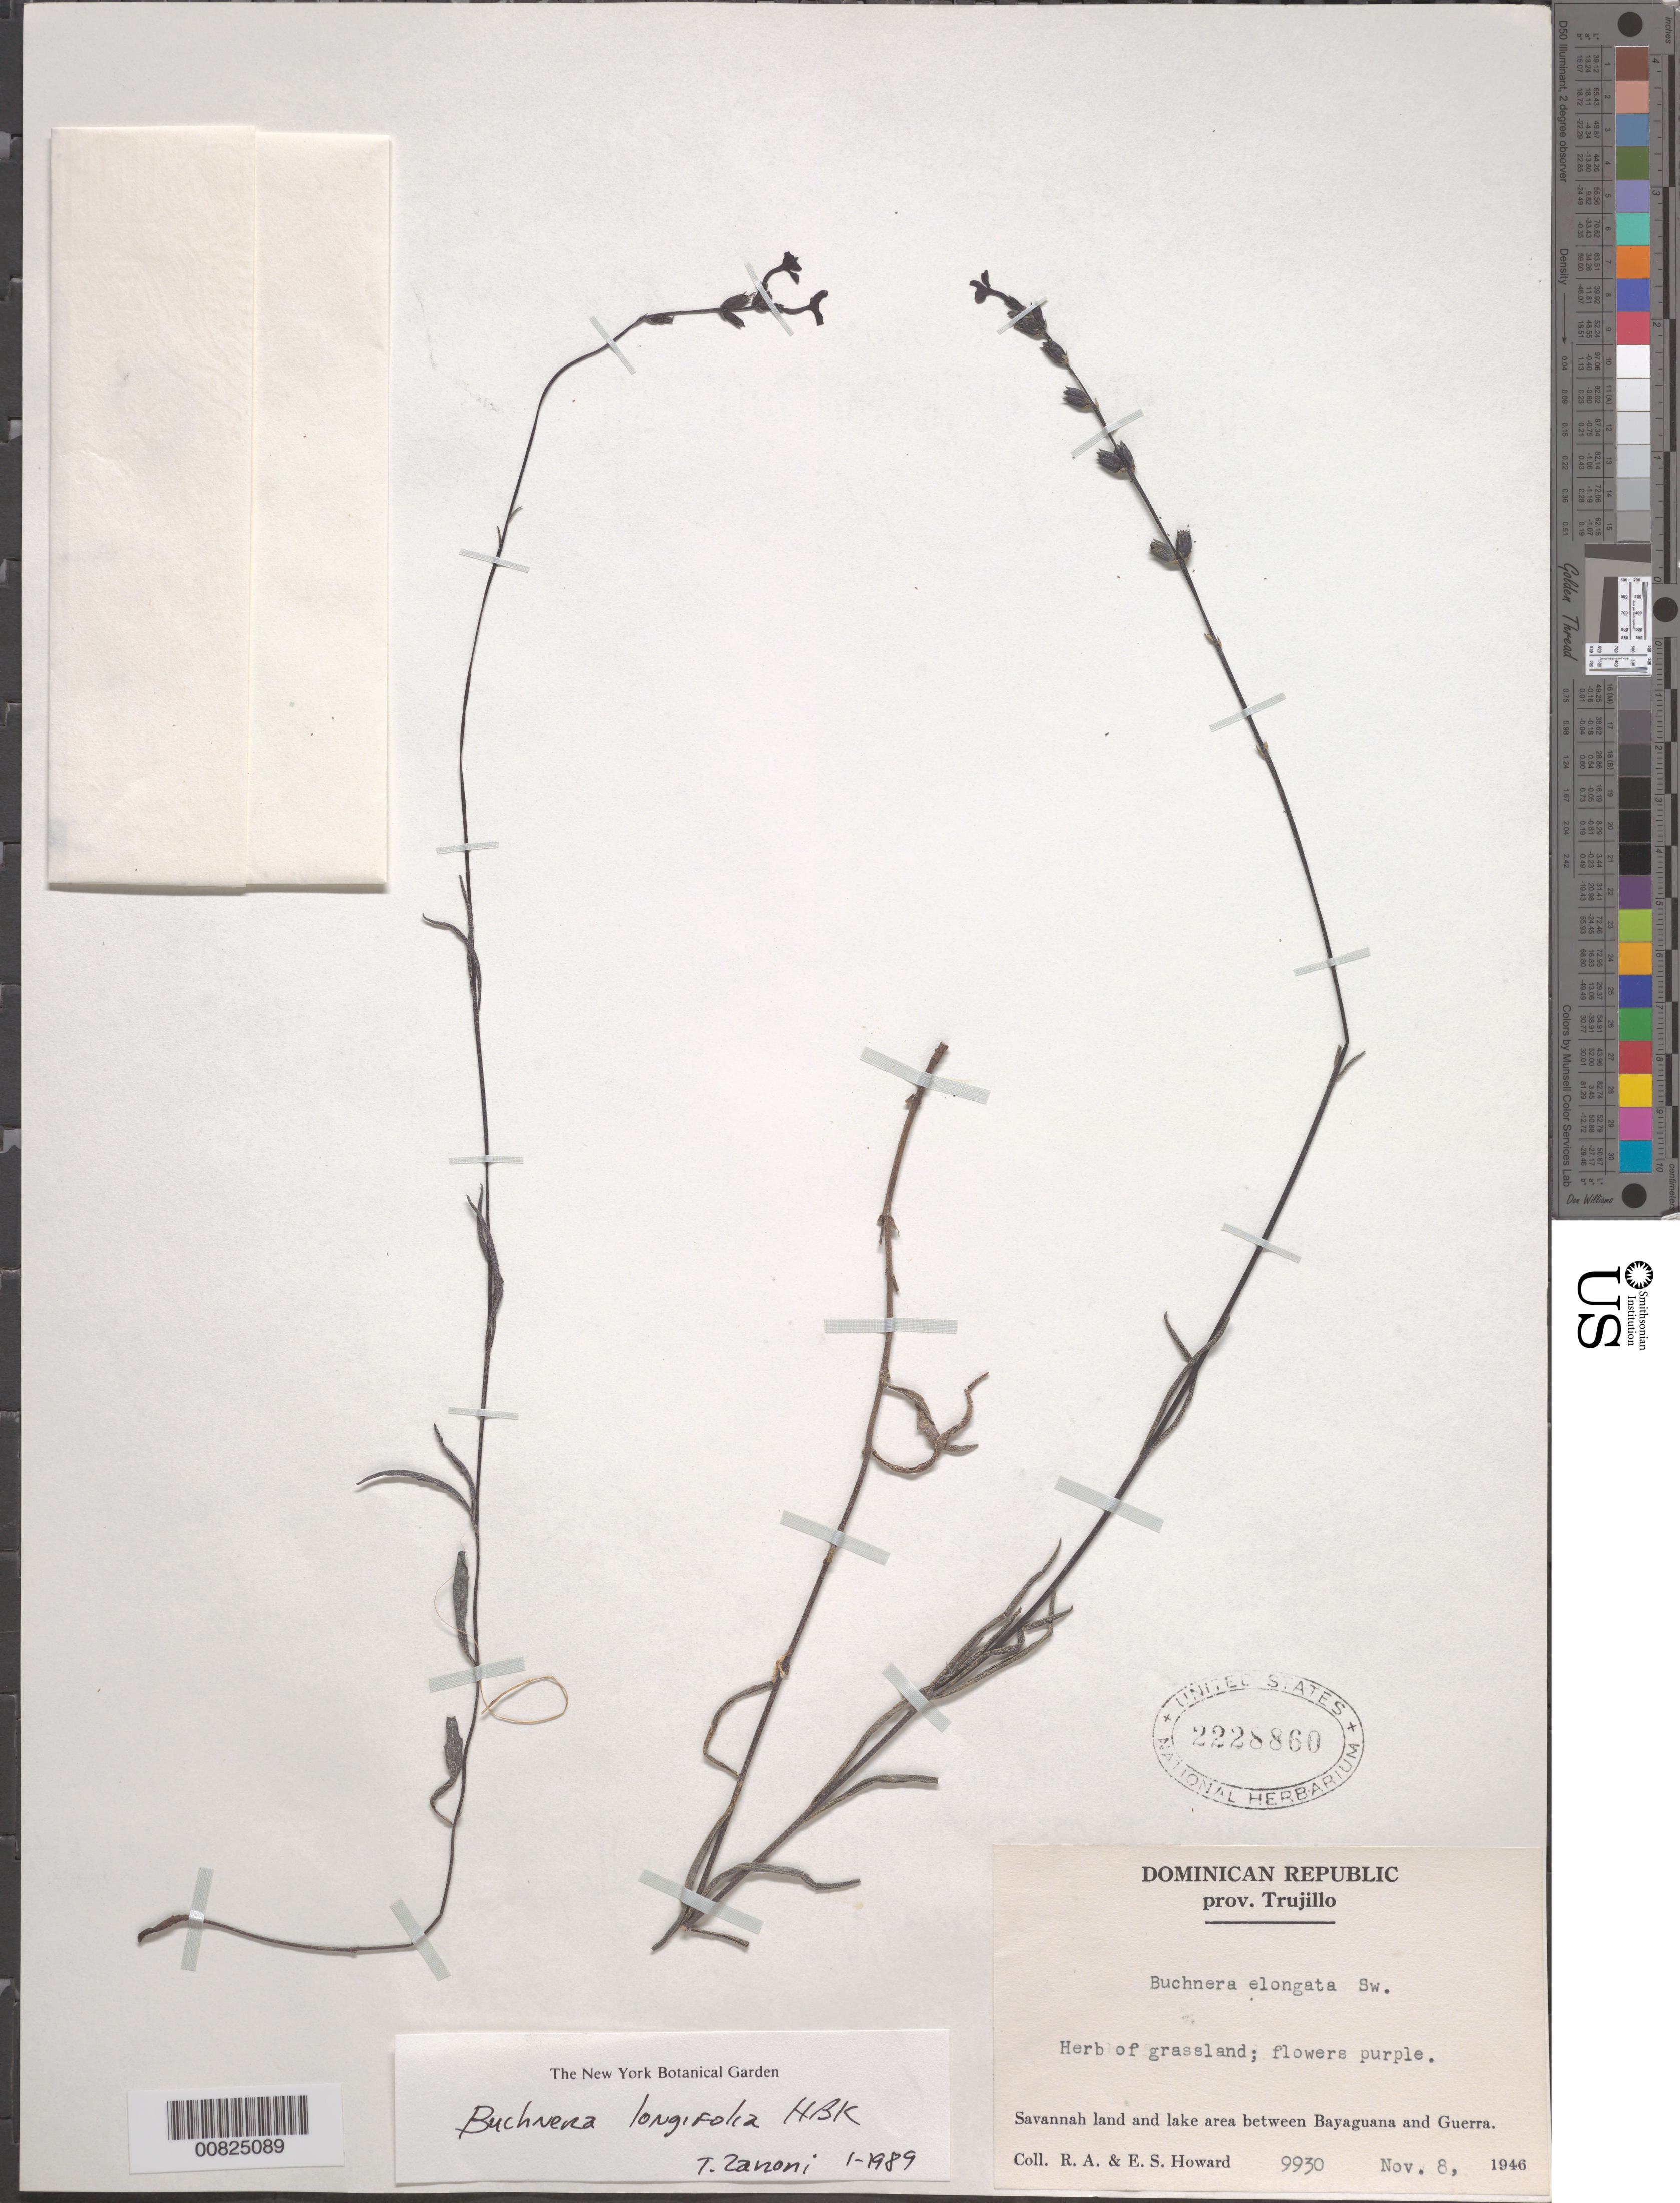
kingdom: Plantae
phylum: Tracheophyta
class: Magnoliopsida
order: Lamiales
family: Orobanchaceae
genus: Buchnera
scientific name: Buchnera longifolia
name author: Kunth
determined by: Zanoni, T. A., (NY), New York Botanical Garden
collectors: R. A. Howard & E. S. Howard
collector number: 9930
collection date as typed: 08 Nov 1946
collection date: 1946-11-08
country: Dominican Republic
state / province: Monte Plata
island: Hispaniola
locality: Between Bayaguana and Guerra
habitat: Grasslands (savannah land) and lake areas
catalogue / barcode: US 2228860